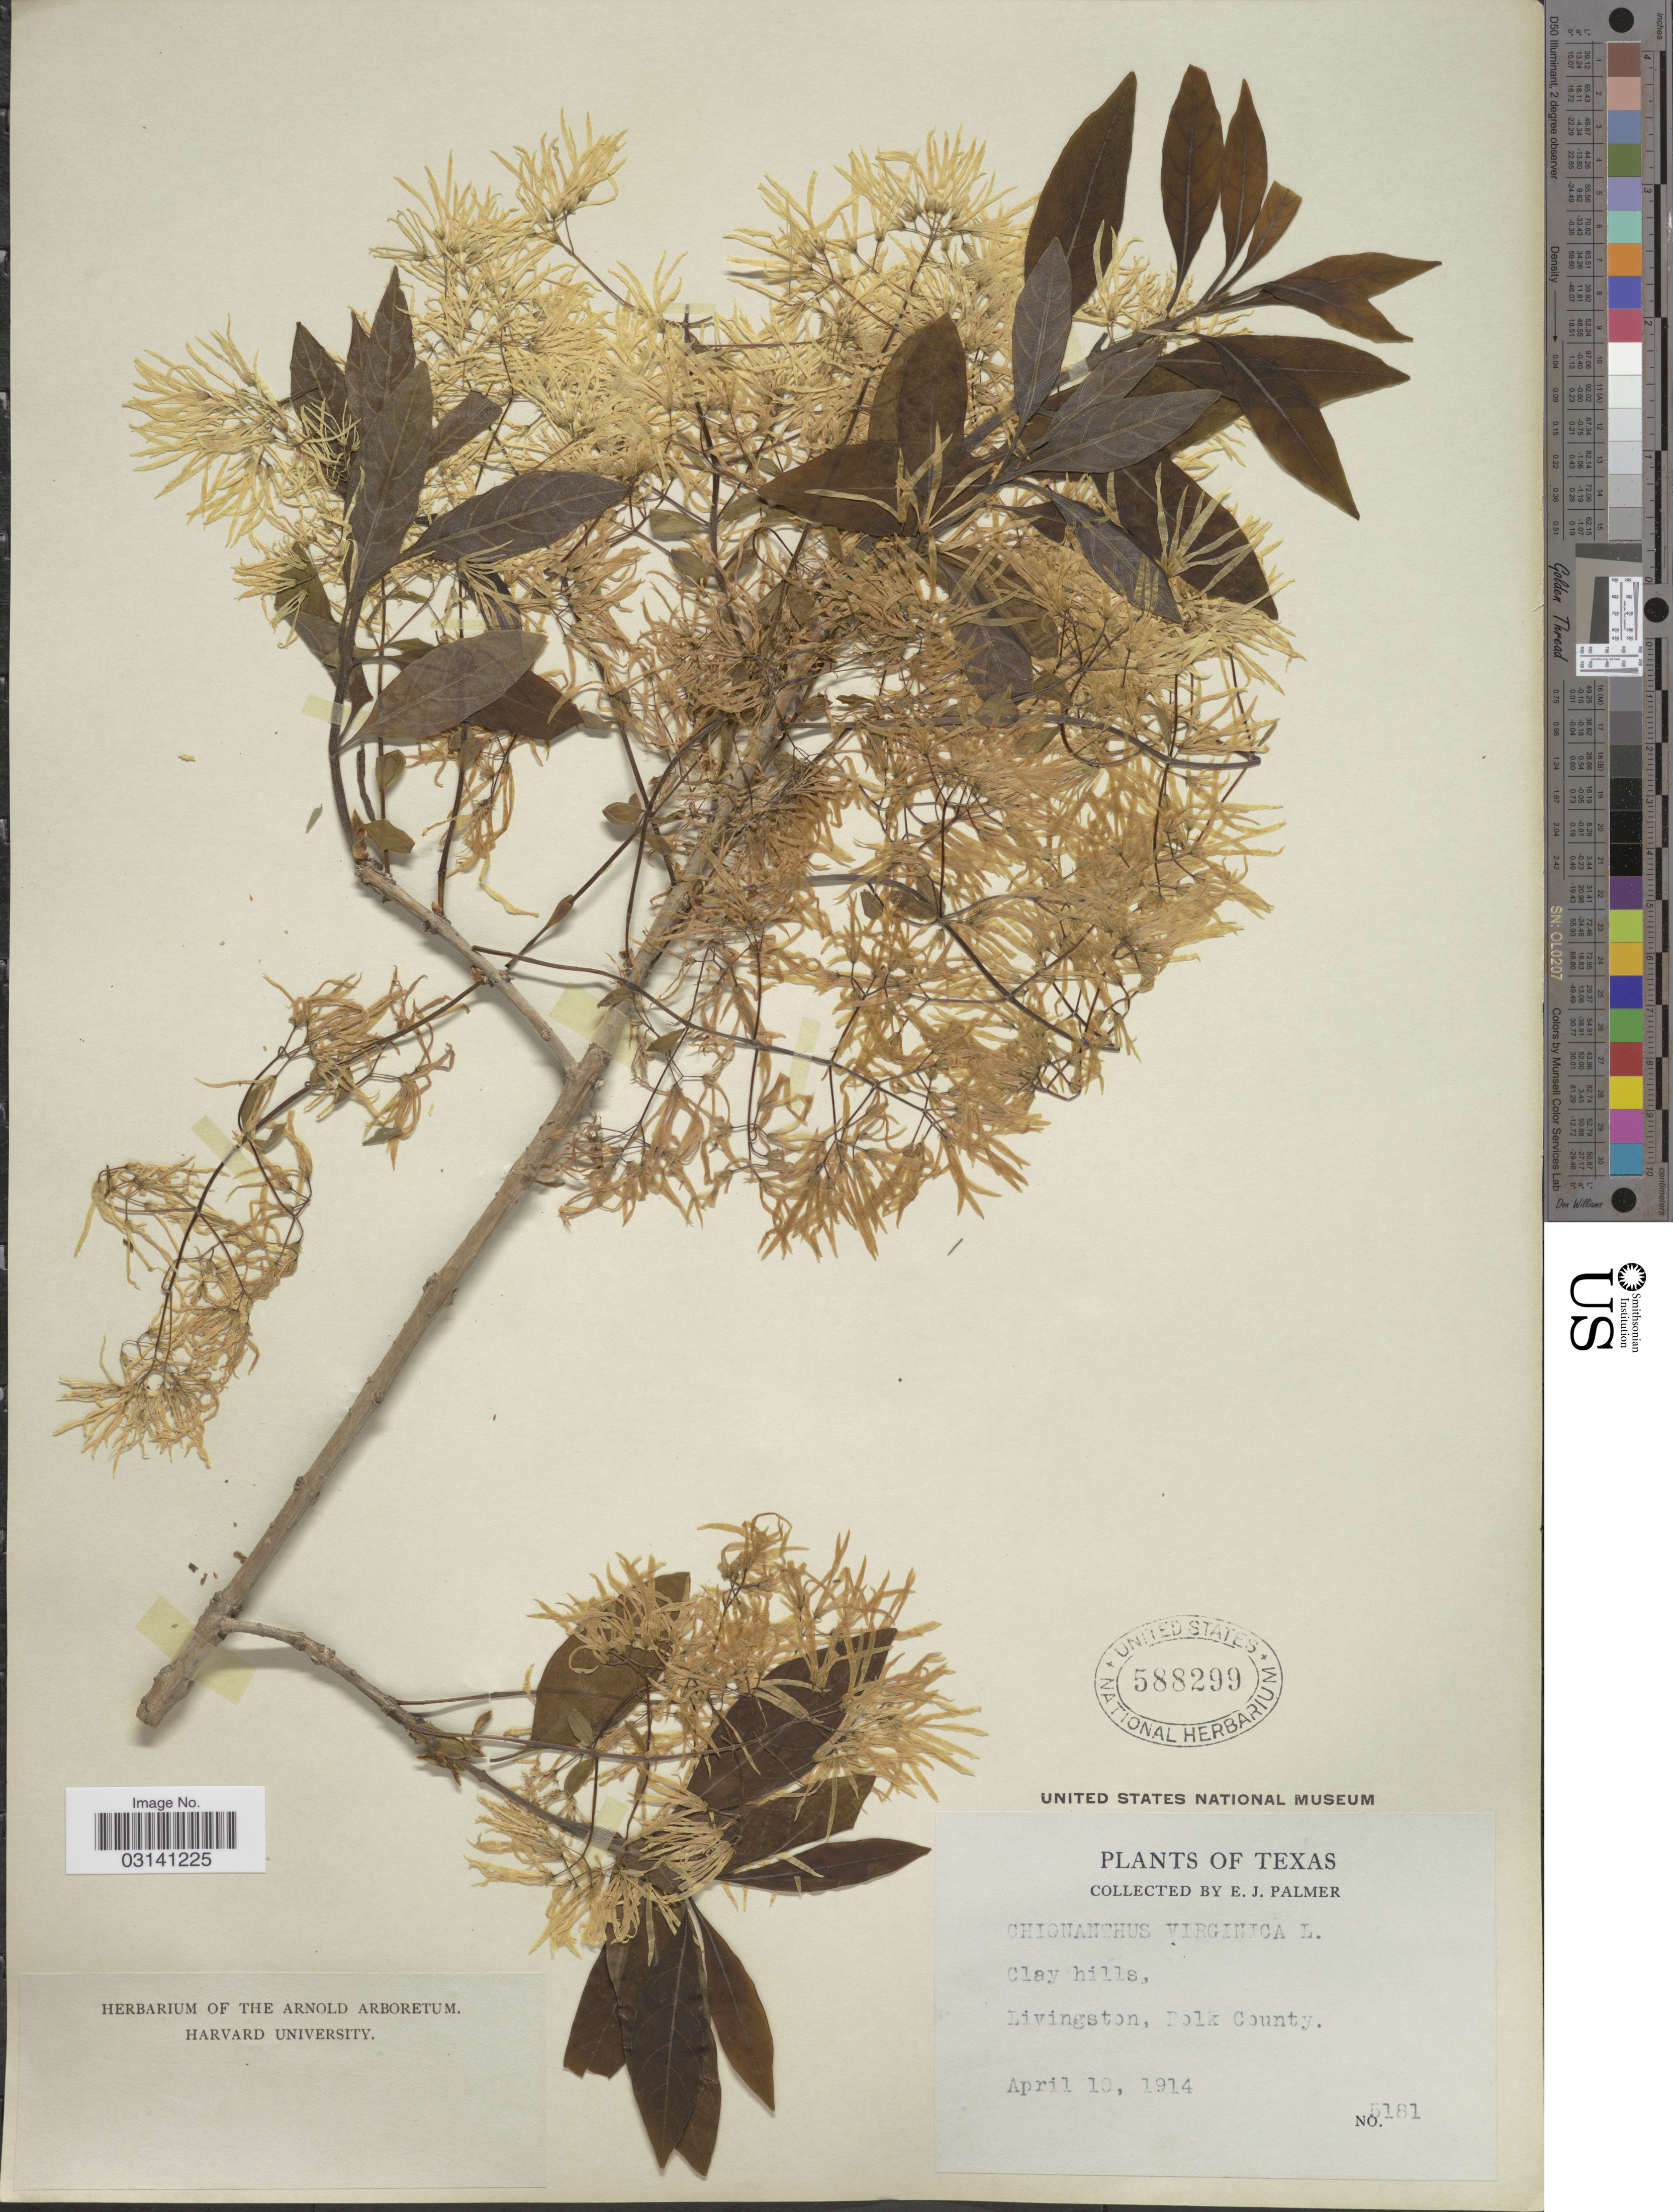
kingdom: Plantae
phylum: Tracheophyta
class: Magnoliopsida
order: Lamiales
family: Oleaceae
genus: Chionanthus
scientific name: Chionanthus virginicus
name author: L.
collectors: E. J. Palmer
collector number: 5181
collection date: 1914-04-10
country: United States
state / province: Texas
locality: Clay hills, Livingston, Polk County.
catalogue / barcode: US 588299